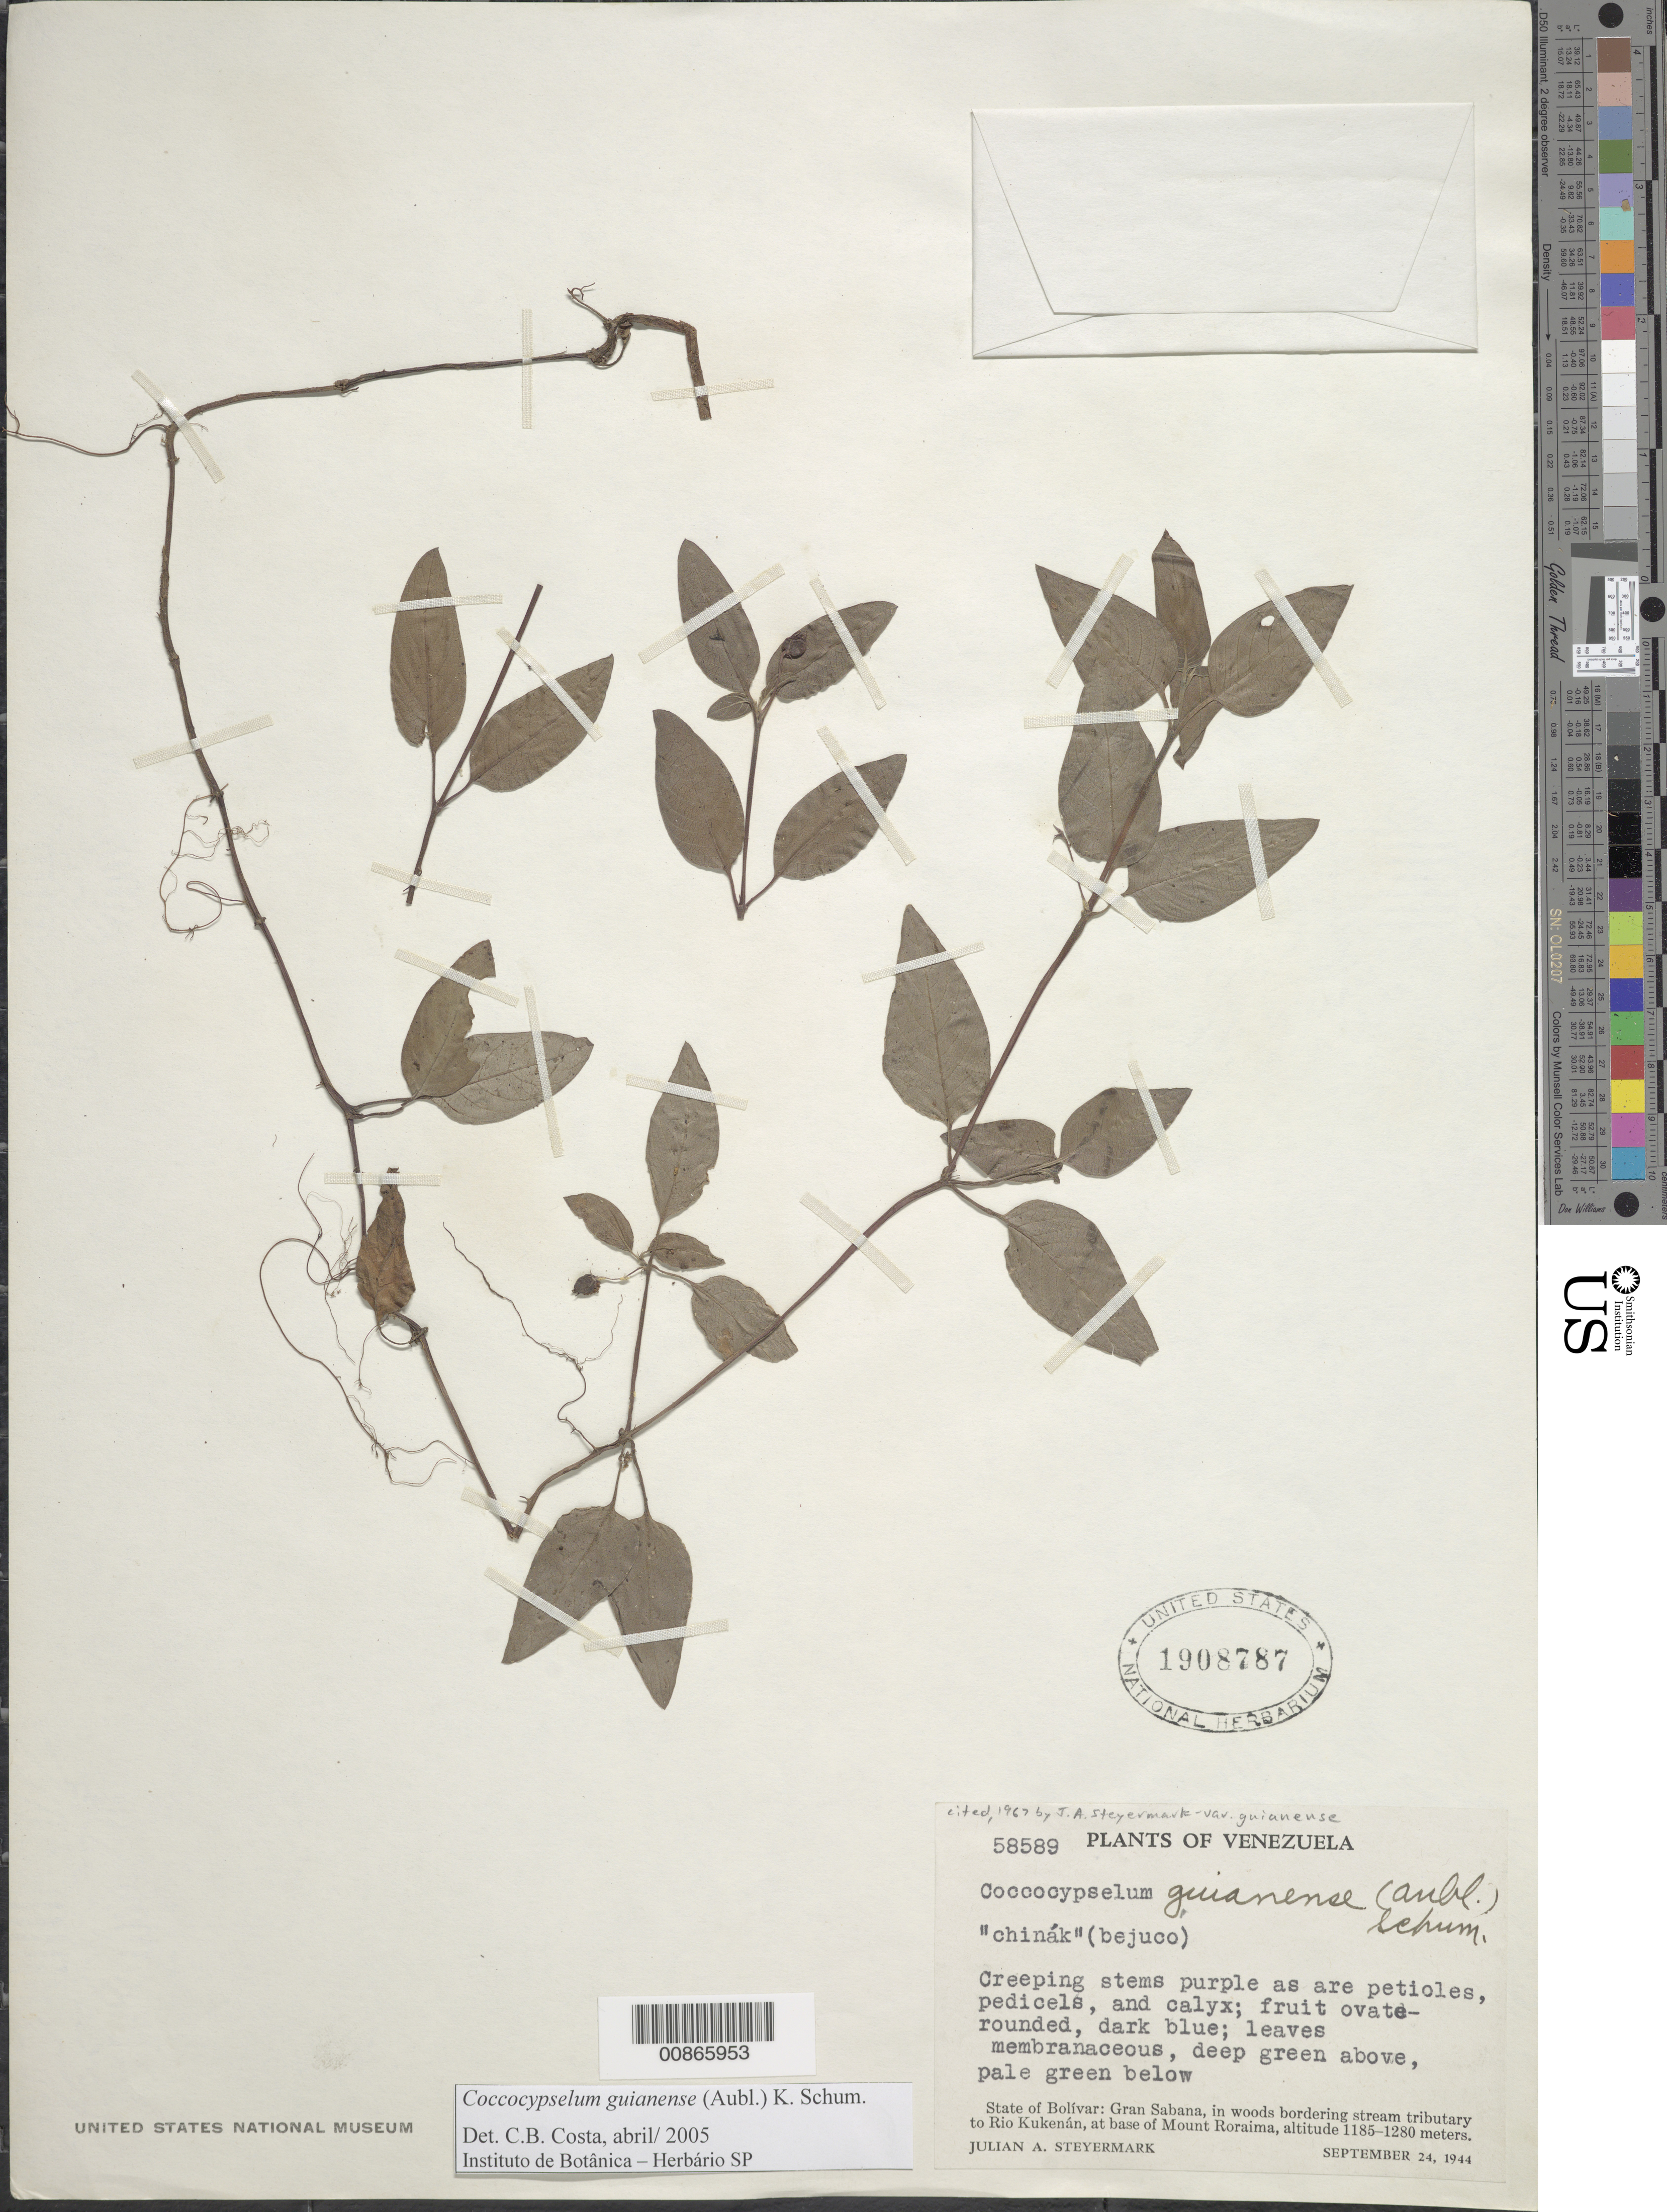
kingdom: Plantae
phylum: Tracheophyta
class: Magnoliopsida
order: Gentianales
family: Rubiaceae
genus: Coccocypselum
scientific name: Coccocypselum guianense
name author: (Aubl.) K. Schum.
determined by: Costa, C. B.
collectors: J. Steyermark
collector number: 58589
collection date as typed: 24-Sep-44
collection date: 1944-09-24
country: Venezuela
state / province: Bolívar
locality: Gran Sabana, along stream tributary of Río Kukenán, base of Mt. Roraima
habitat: Woods bordering stream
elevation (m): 1185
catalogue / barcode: US 1908787